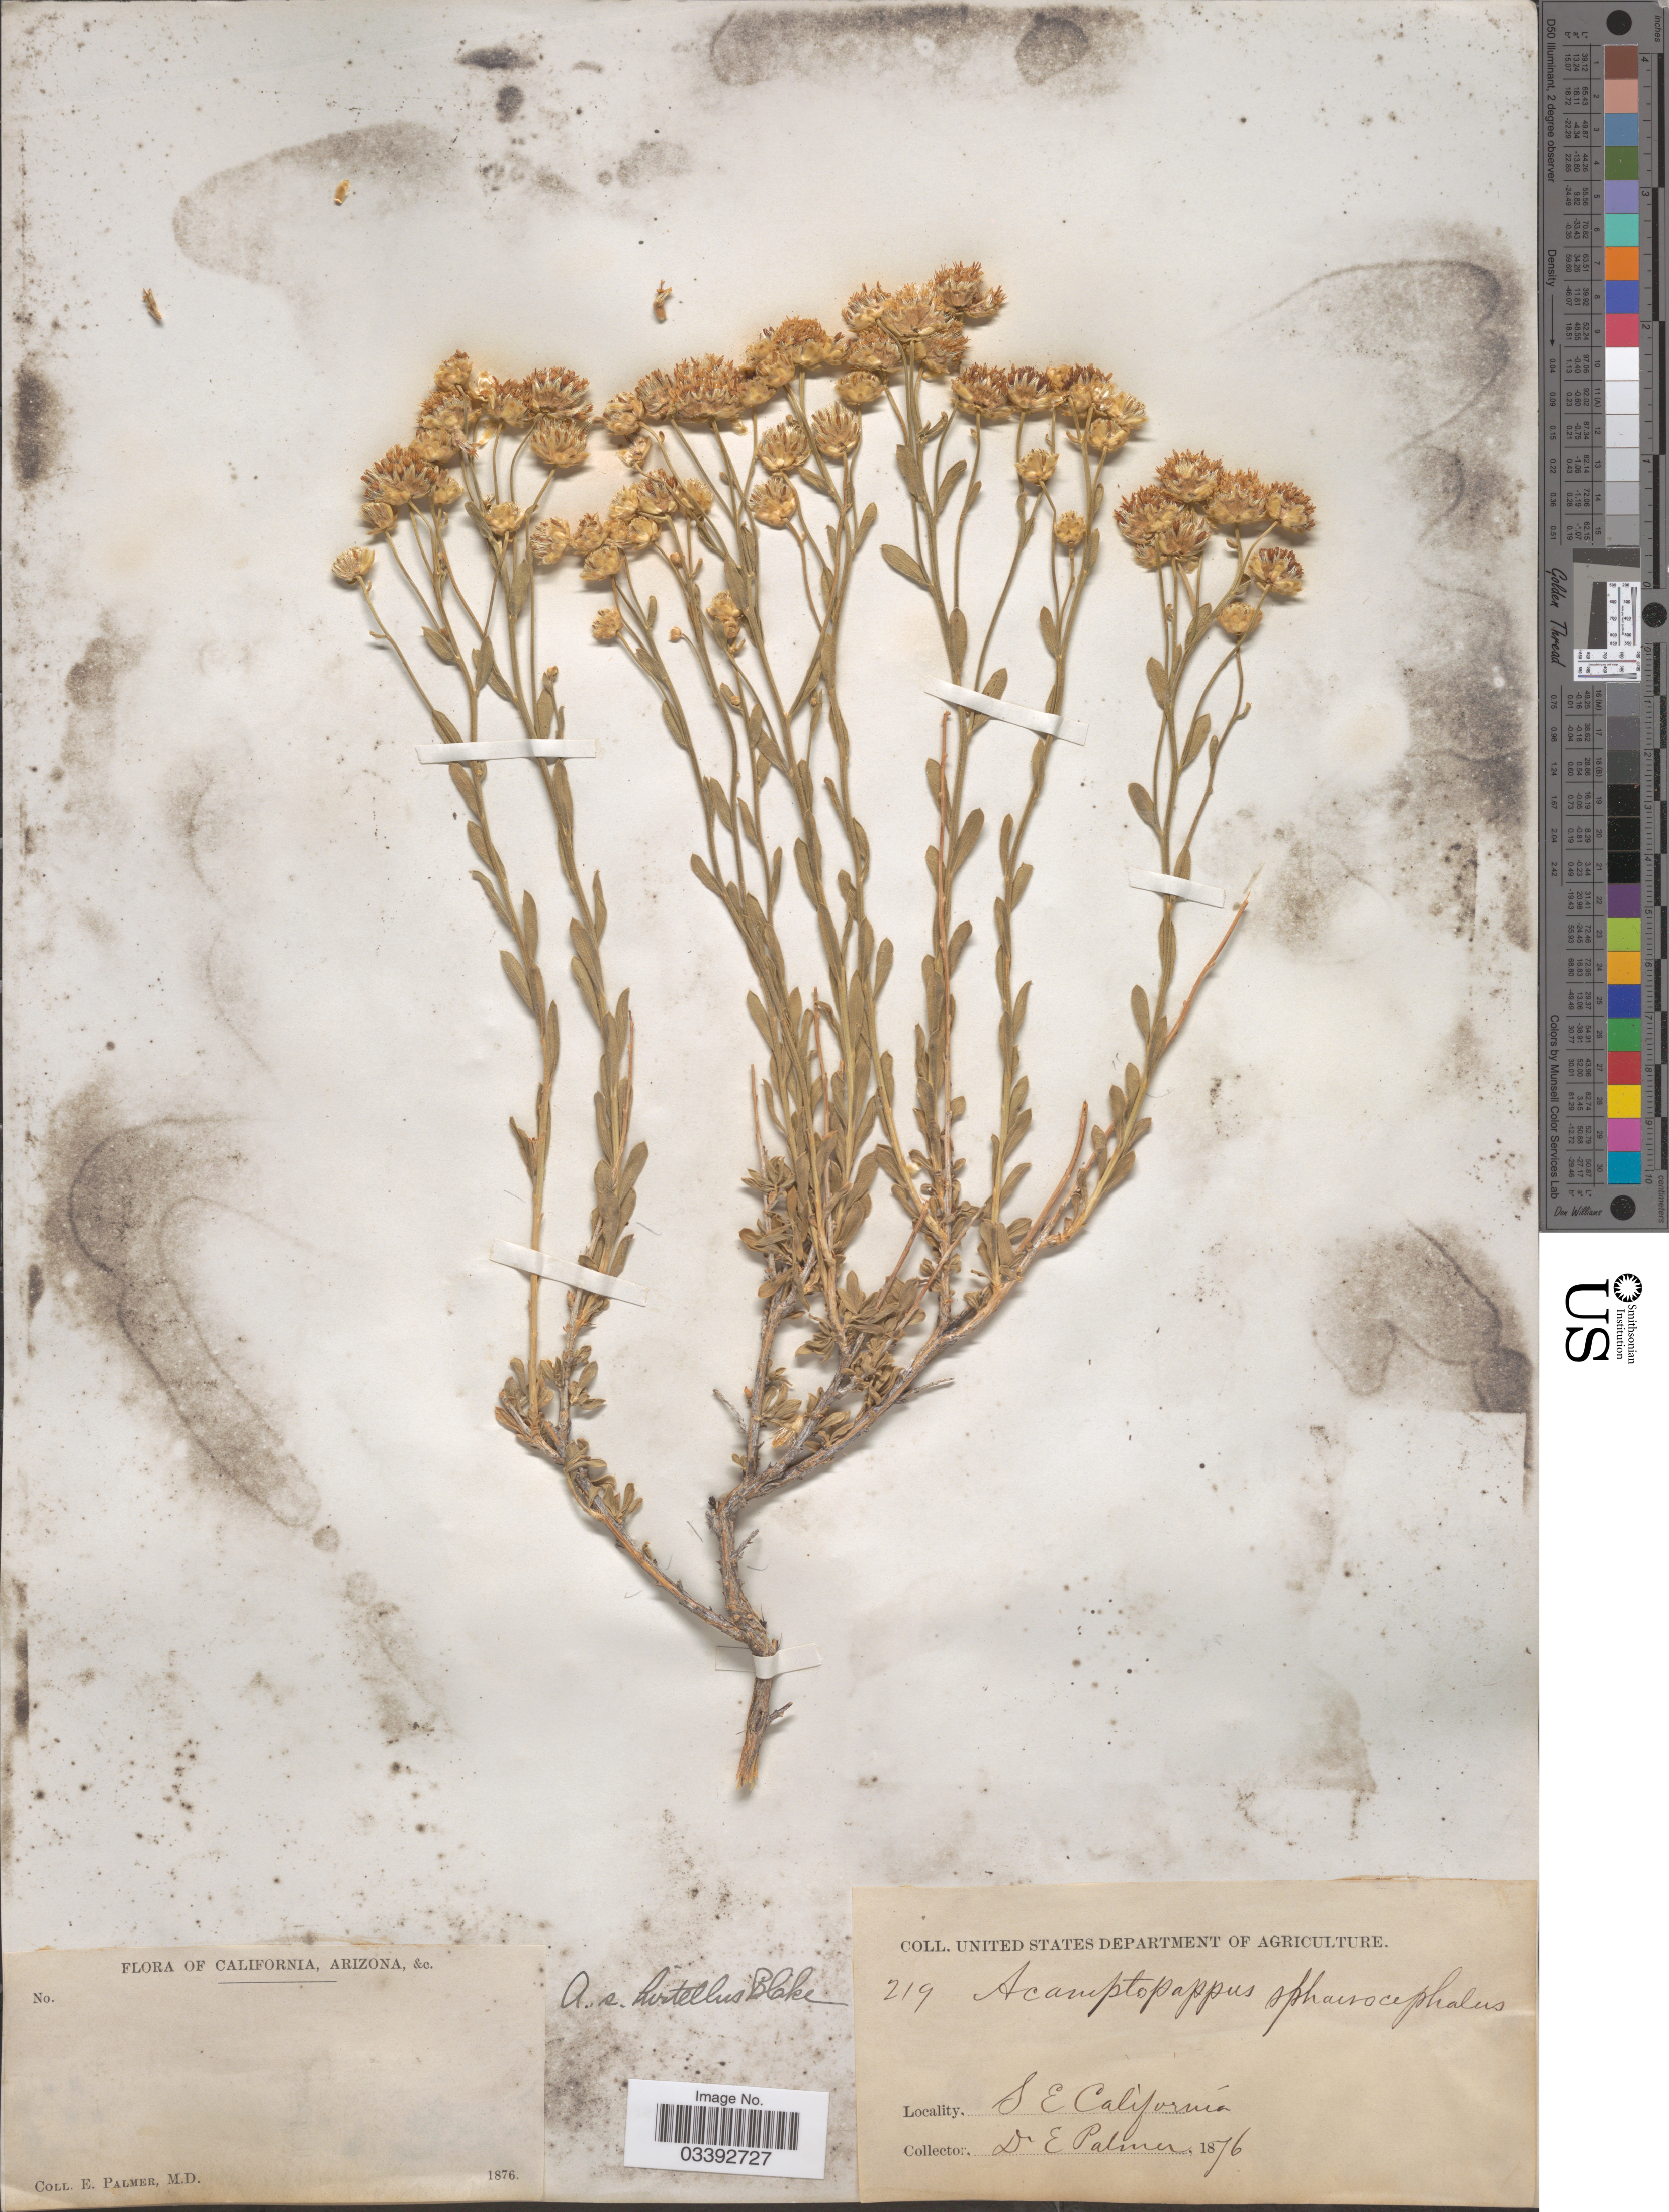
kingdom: Plantae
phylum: Tracheophyta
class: Magnoliopsida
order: Asterales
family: Asteraceae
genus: Acamptopappus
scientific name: Acamptopappus sphaerocephalus var. hirtellus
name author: S.F. Blake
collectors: E. Palmer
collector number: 219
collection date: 1876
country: United States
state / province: California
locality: S. E. California.